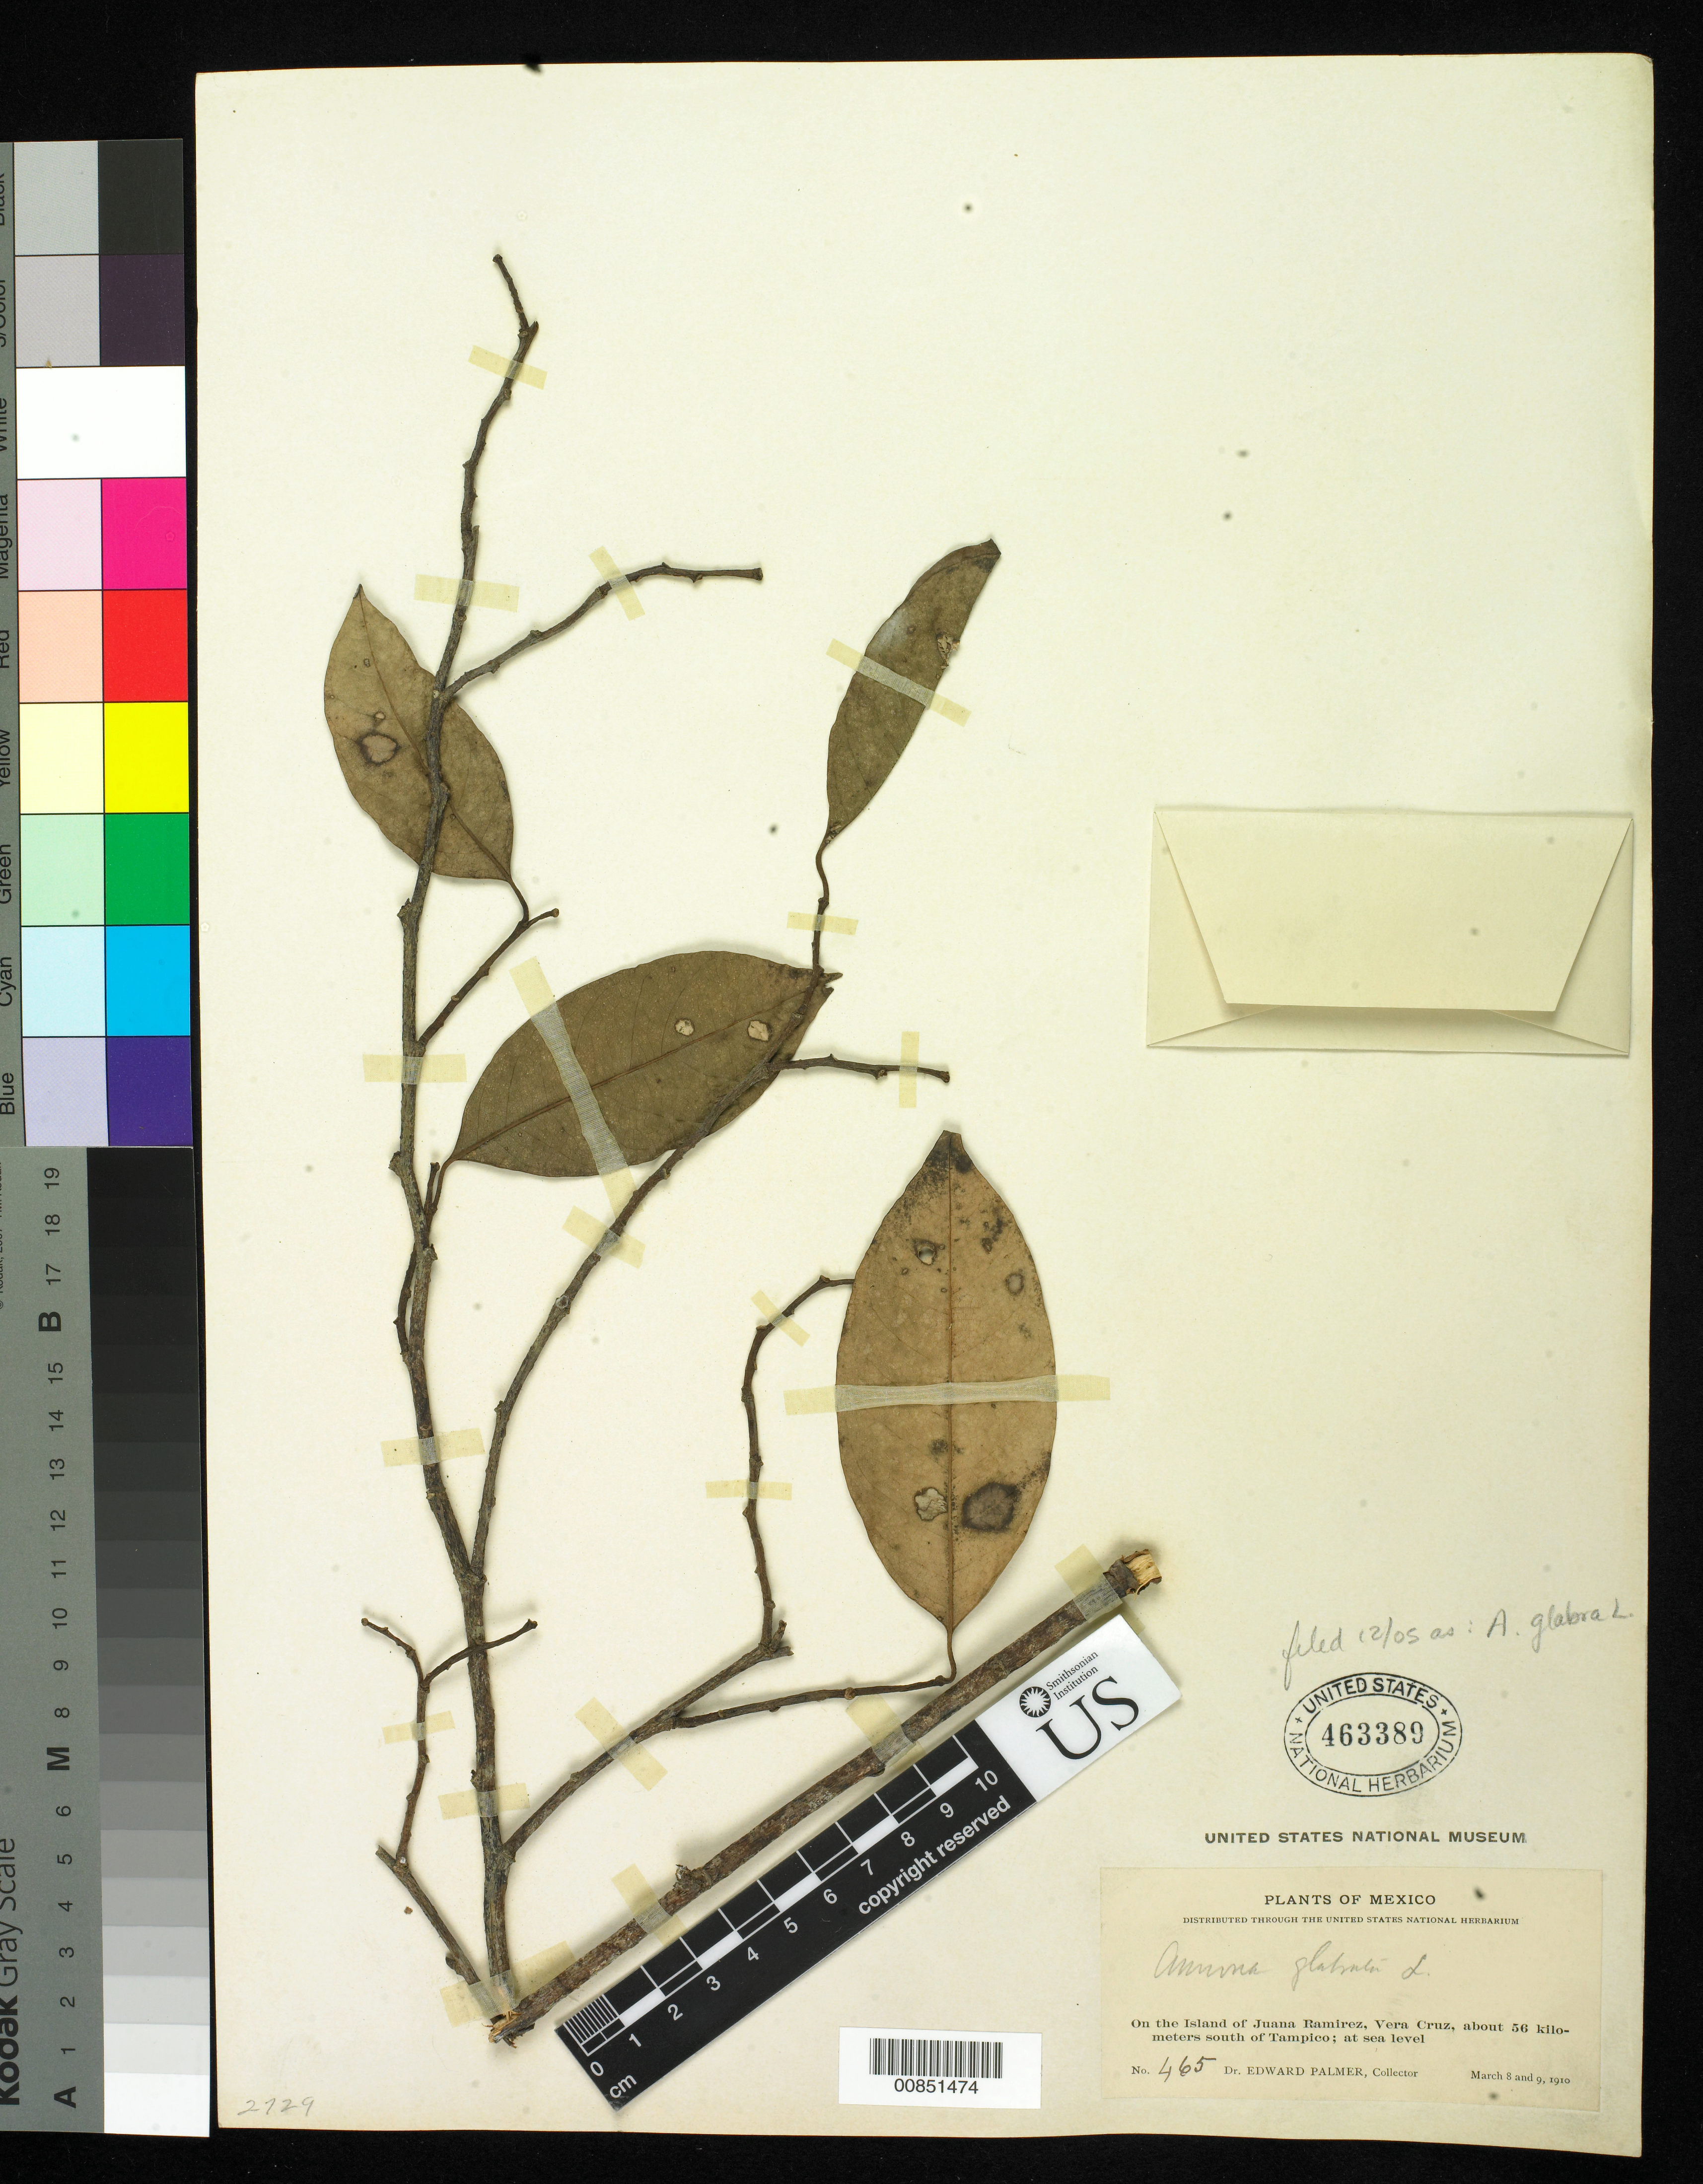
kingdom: Plantae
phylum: Tracheophyta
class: Magnoliopsida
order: Magnoliales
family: Annonaceae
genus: Annona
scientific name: Annona glabra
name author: L.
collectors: E. Palmer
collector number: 465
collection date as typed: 08 Mar 1910 to 09 Mar 1910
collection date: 1910-03-08/1910-03-09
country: Mexico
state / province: Veracruz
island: Juana Ramírez I.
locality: On the Island of Juana Ramírez, Veracruz, about 56 kilometers south of Tampico.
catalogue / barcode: US 463389